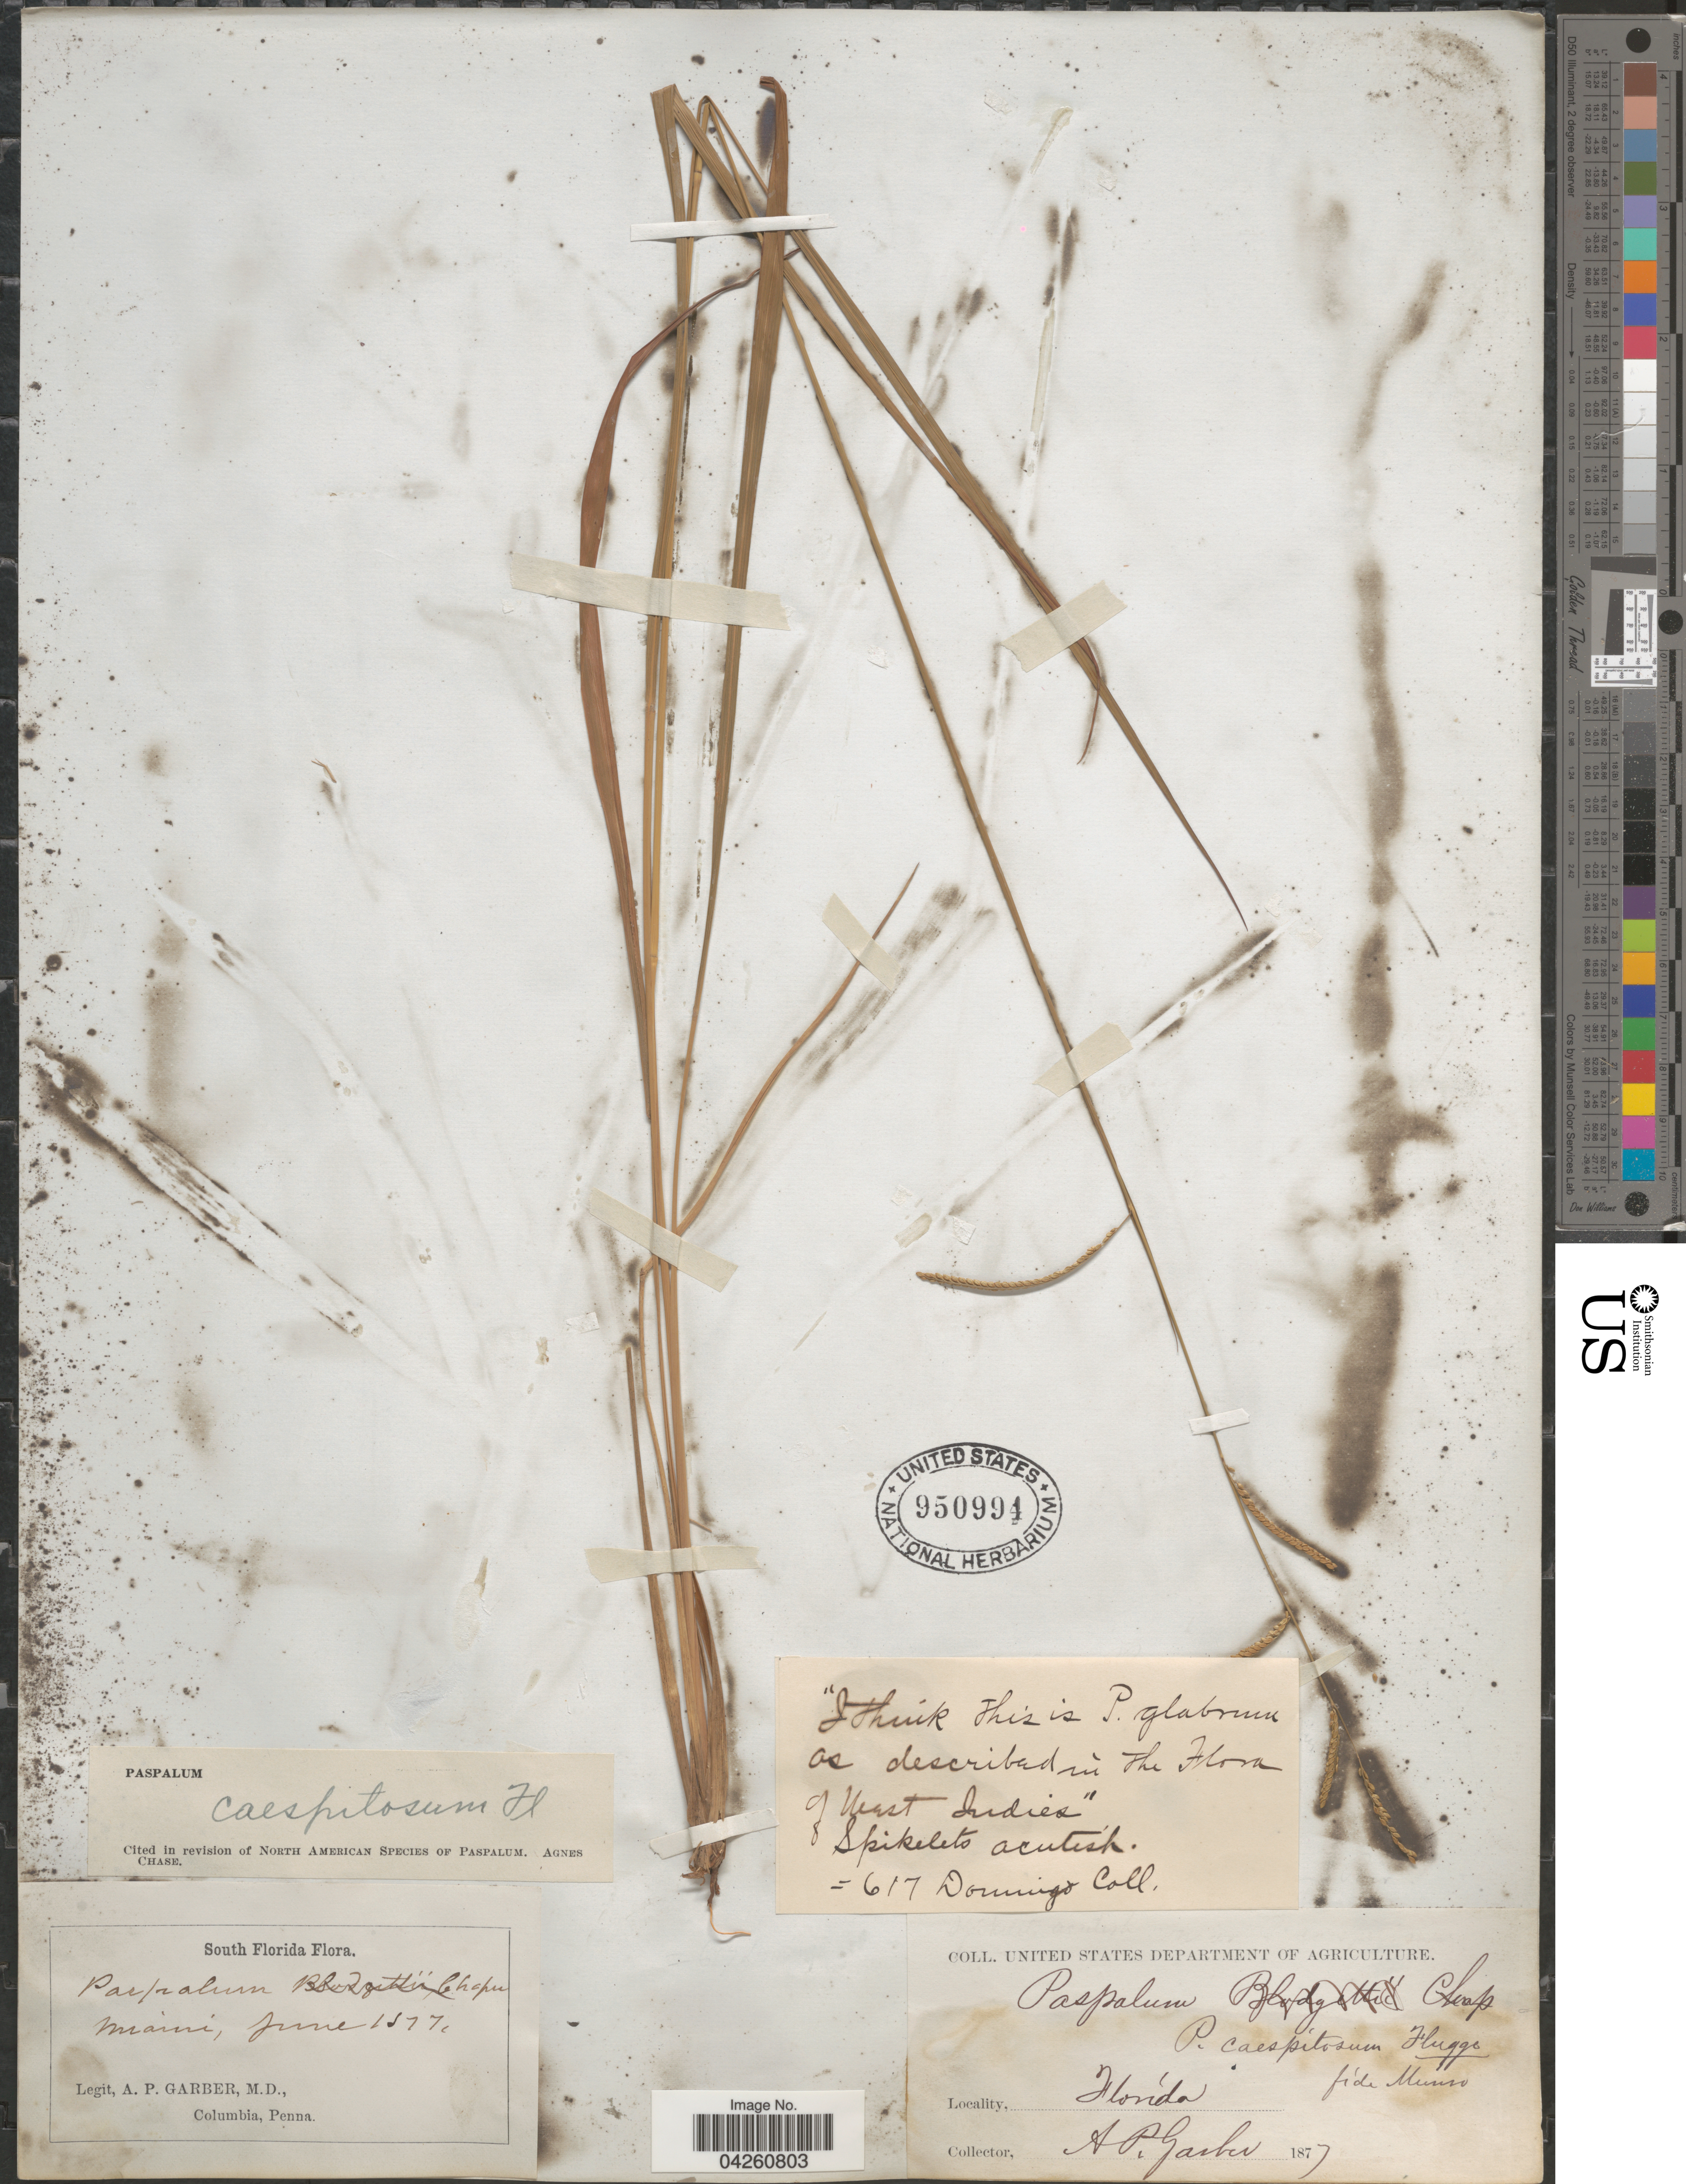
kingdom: Plantae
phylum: Tracheophyta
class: Liliopsida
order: Poales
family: Poaceae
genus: Paspalum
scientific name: Paspalum caespitosum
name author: Flüggé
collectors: A. P. Garber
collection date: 1877-06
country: United States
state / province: Florida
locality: South Florida. Miami.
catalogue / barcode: US 950994